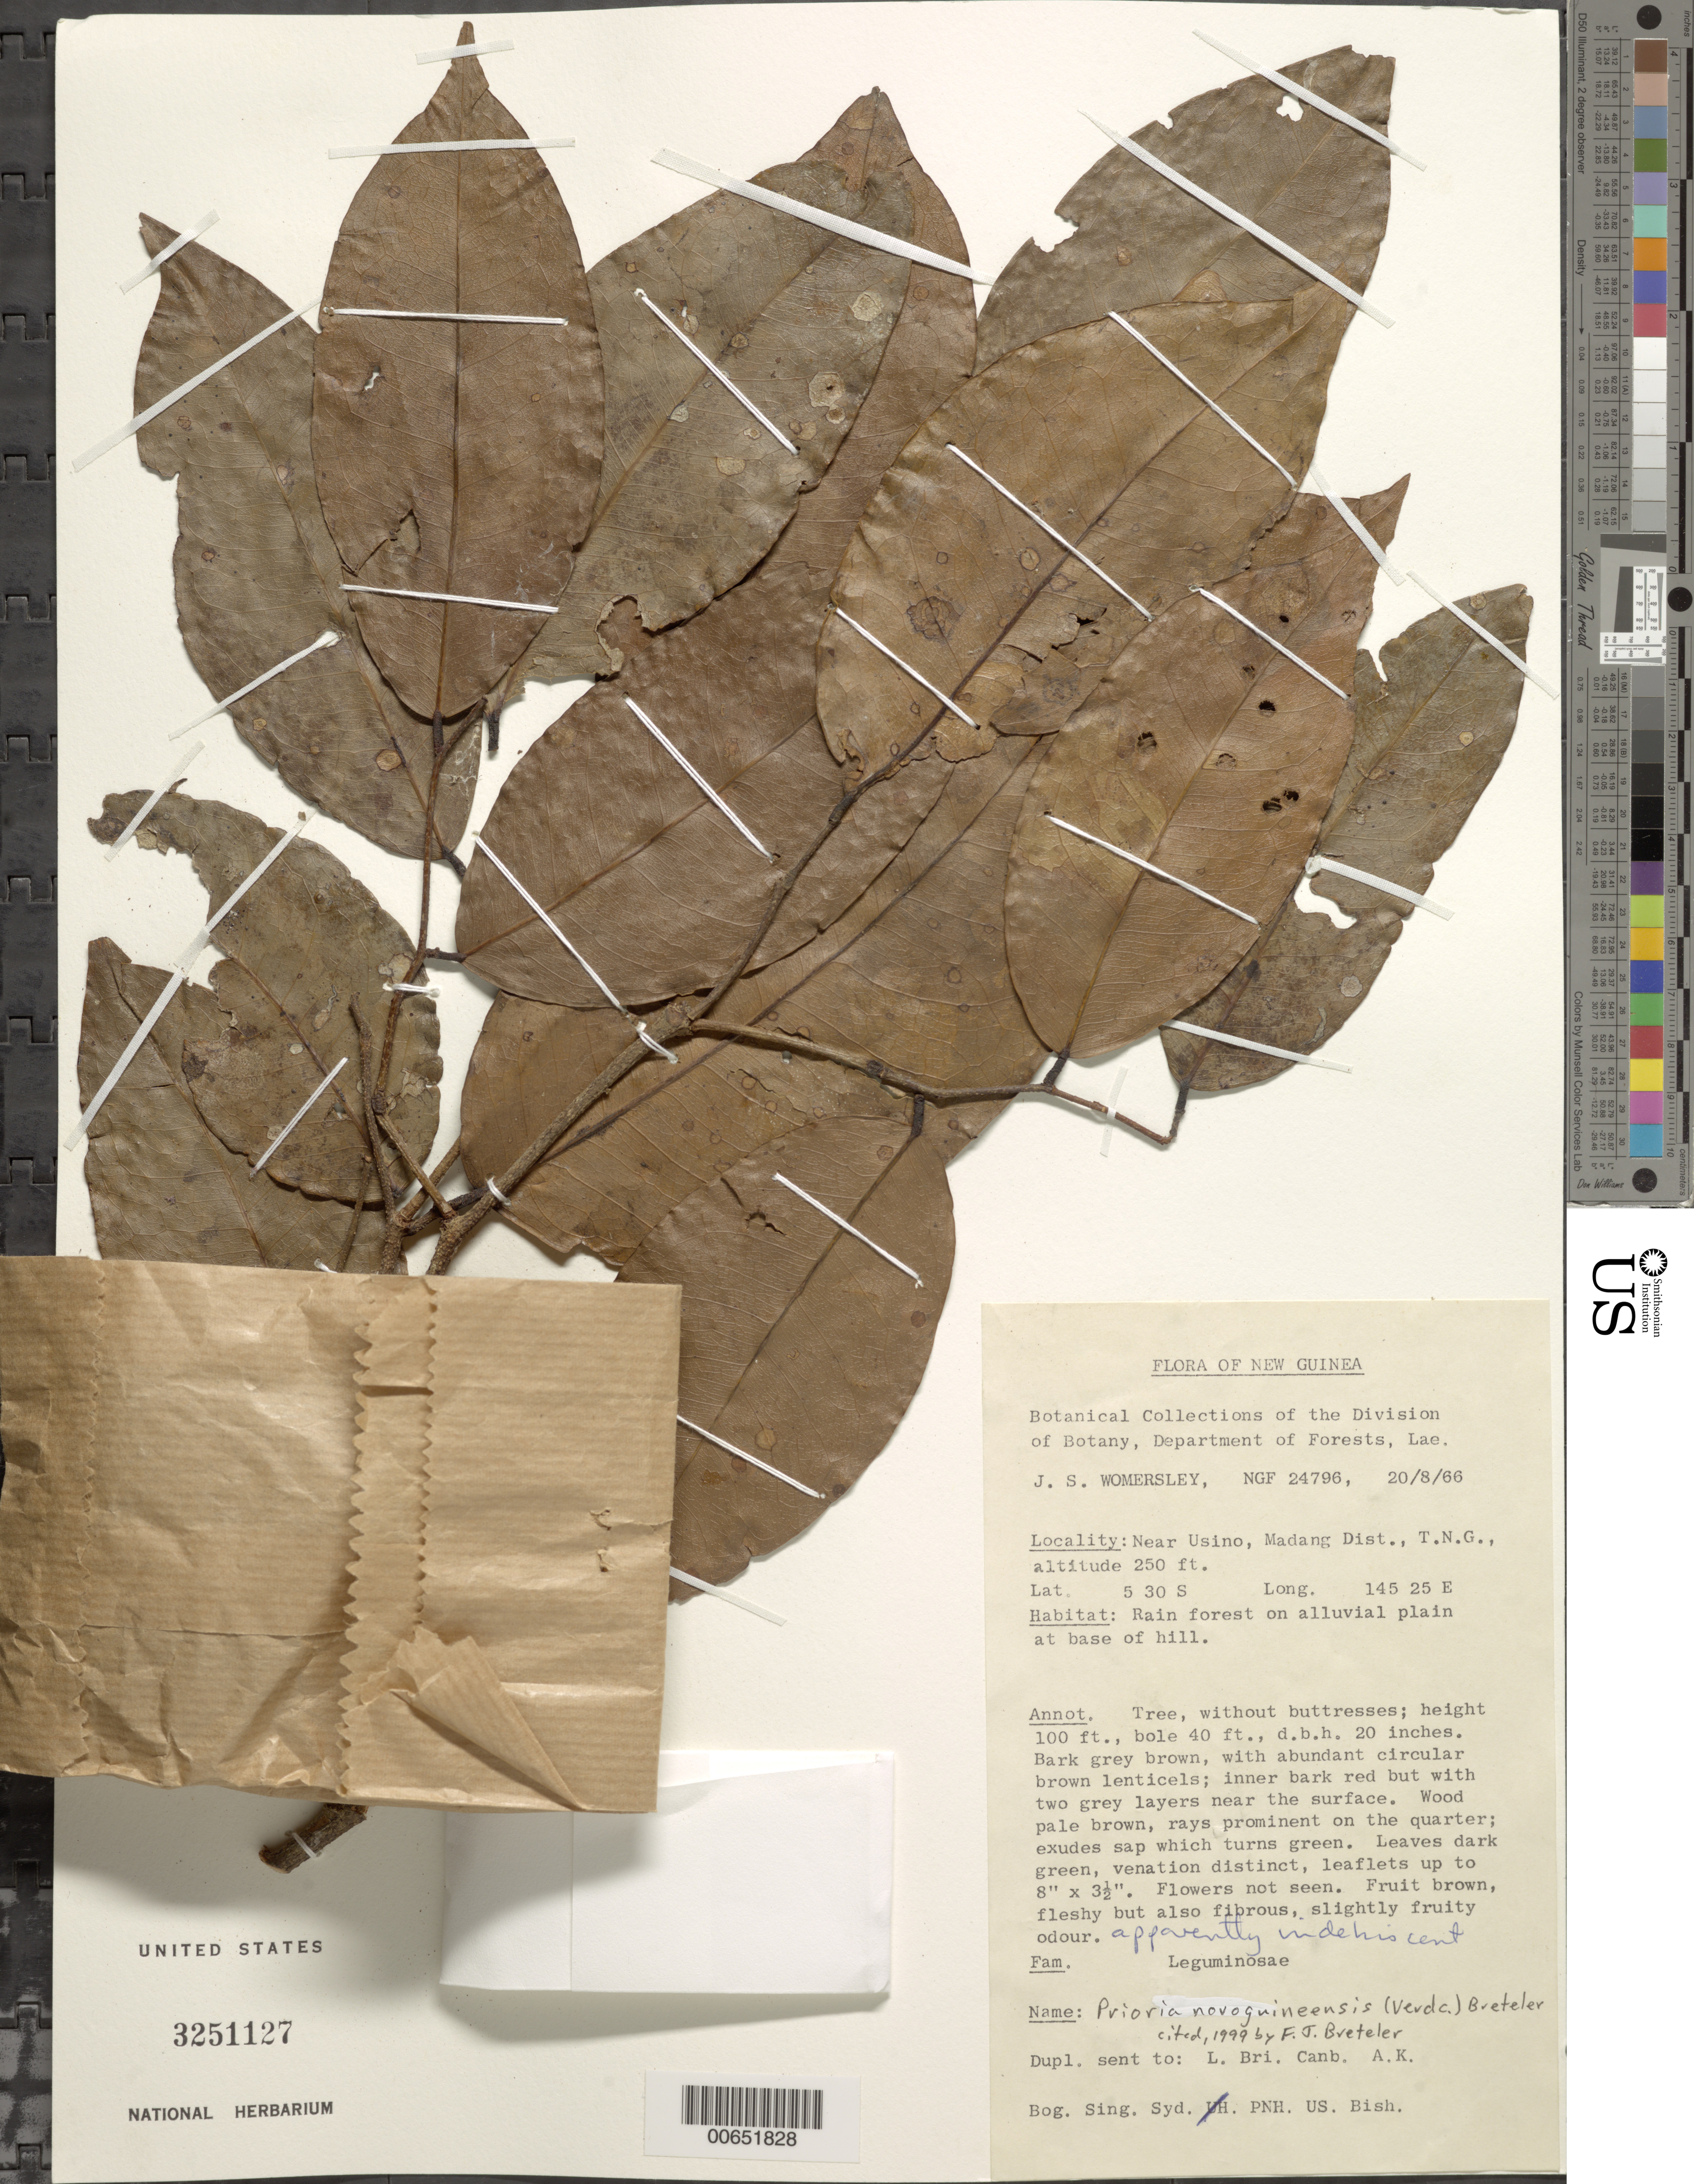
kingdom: Plantae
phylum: Tracheophyta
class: Magnoliopsida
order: Fabales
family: Fabaceae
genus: Kingiodendron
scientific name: Kingiodendron novoguineense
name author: Verdc.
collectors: J. S. Womersley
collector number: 24796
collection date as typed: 20 Aug 1966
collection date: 1966-08-20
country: Papua New Guinea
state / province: Madang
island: New Guinea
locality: Madang dist., near usino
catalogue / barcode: US 3251127